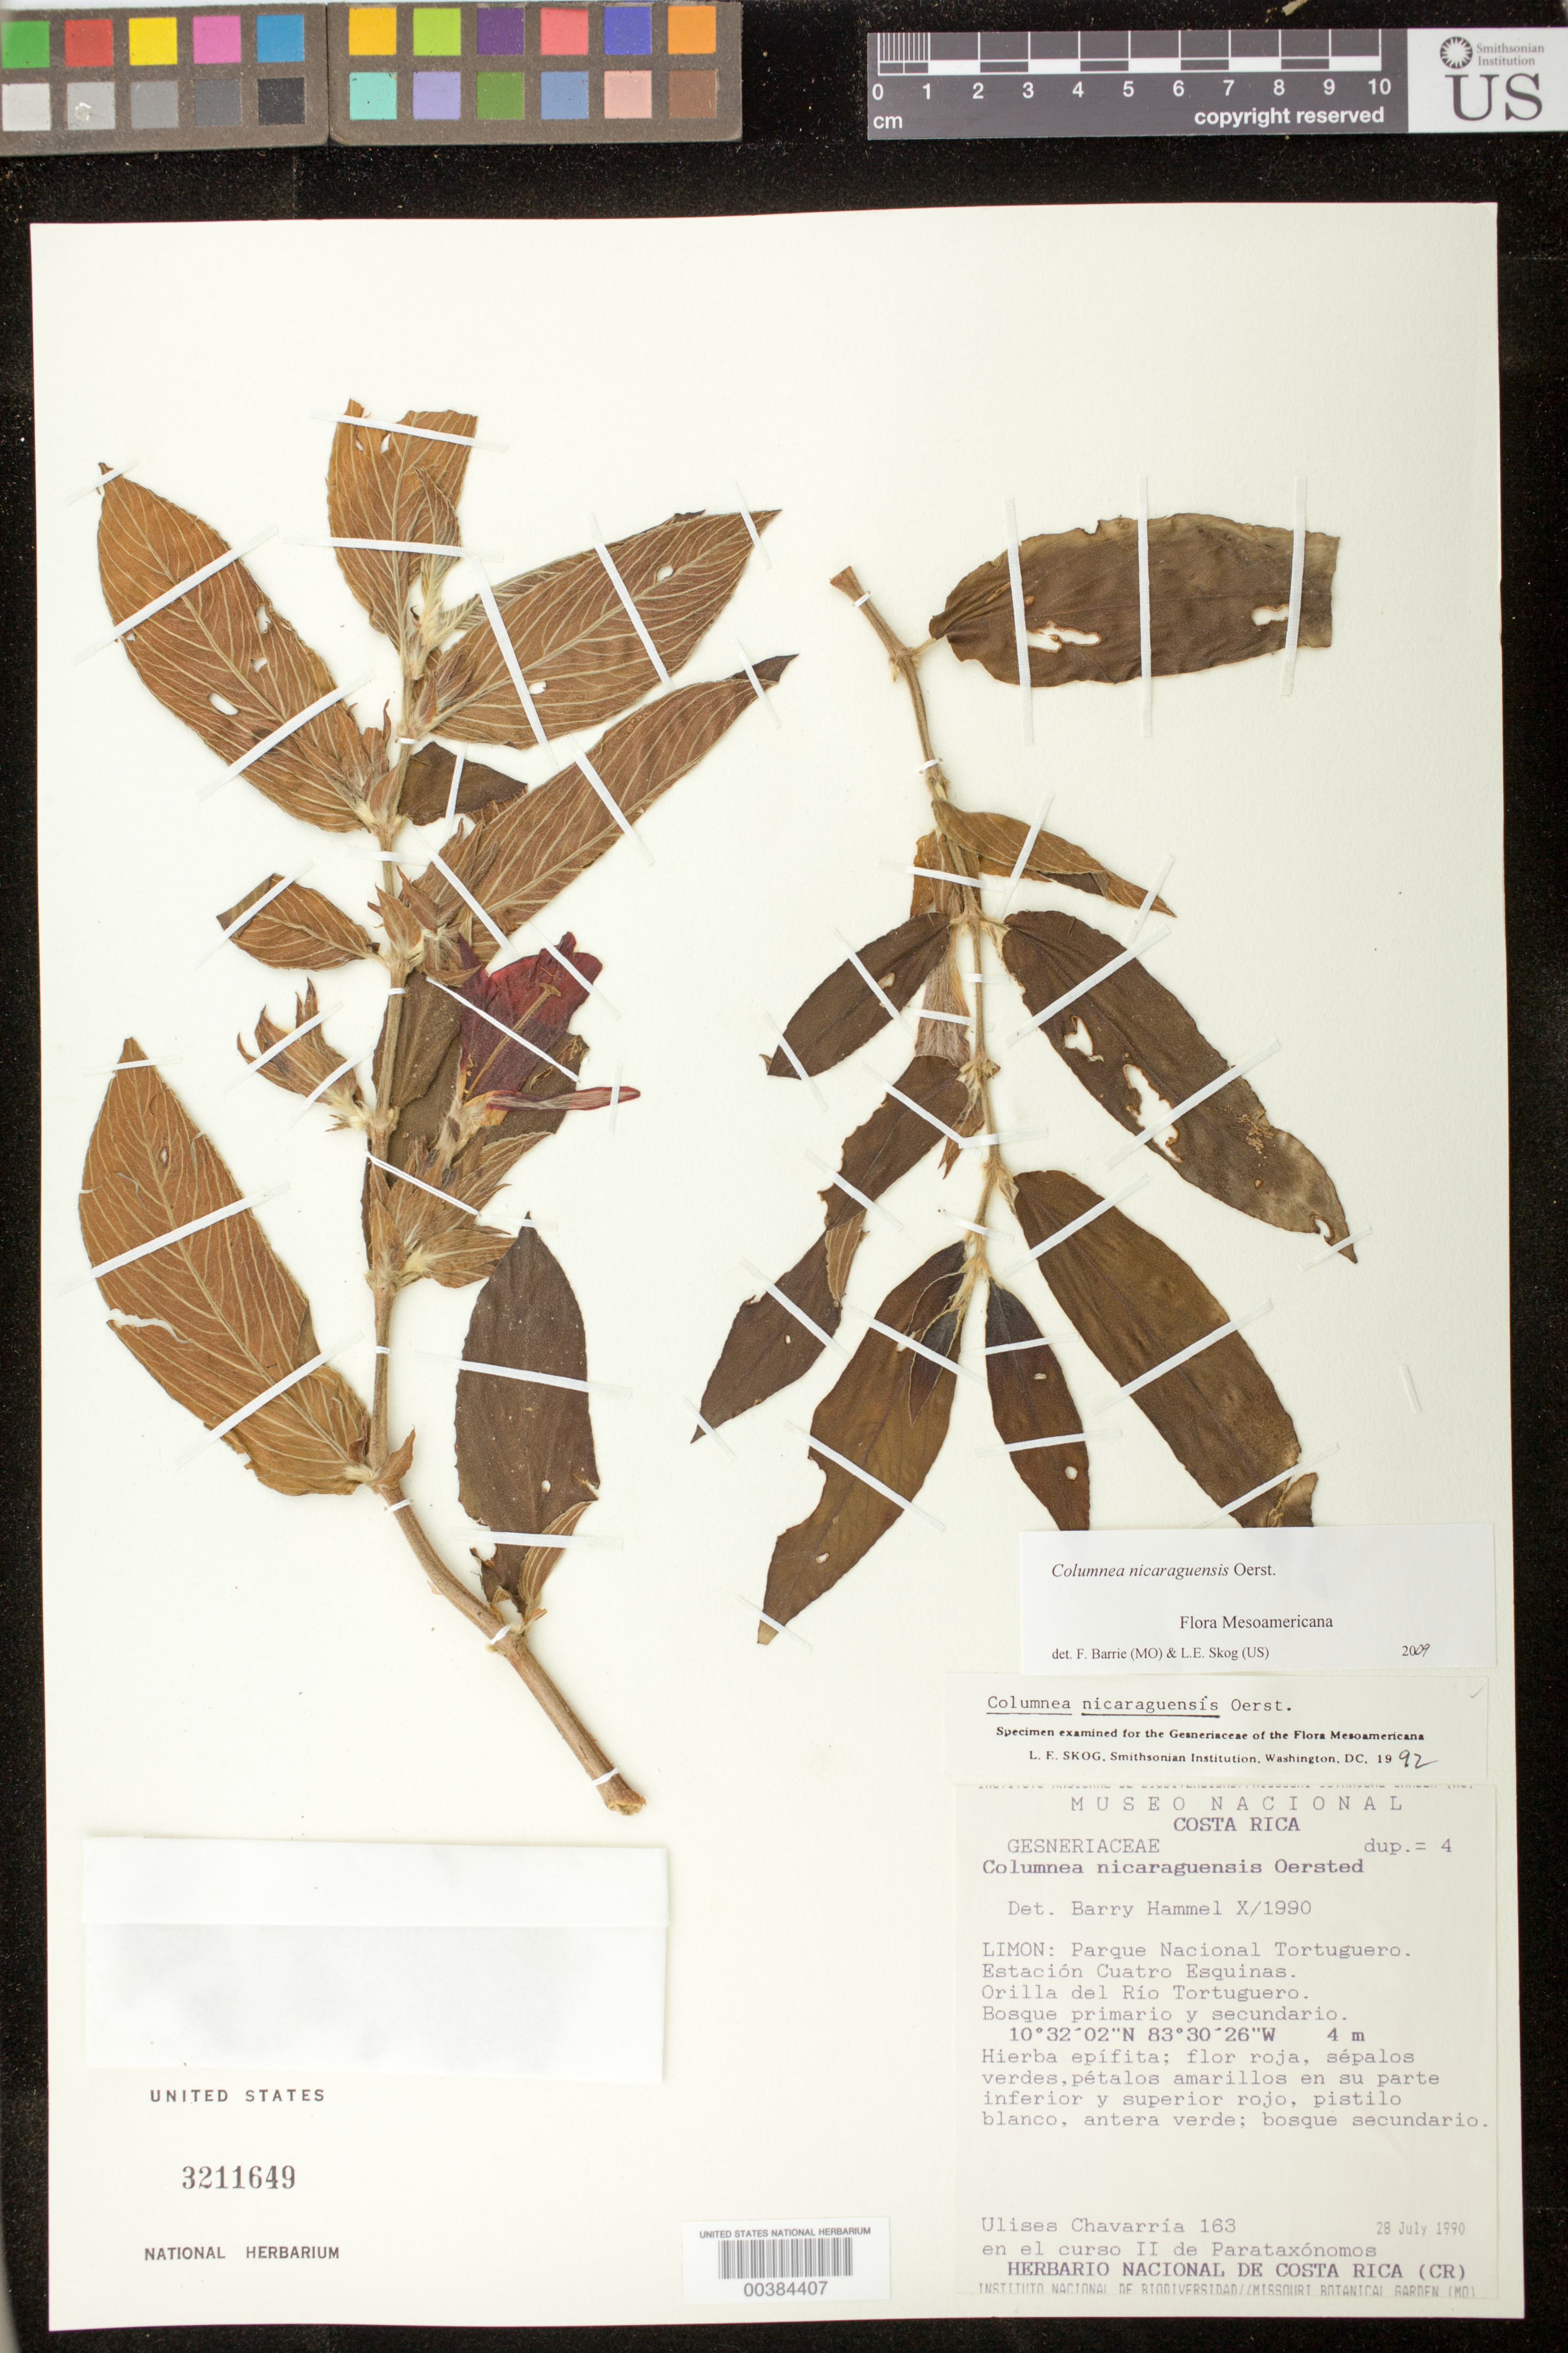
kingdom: Plantae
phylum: Tracheophyta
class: Magnoliopsida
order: Lamiales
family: Gesneriaceae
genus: Columnea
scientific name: Columnea nicaraguensis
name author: Oerst.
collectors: U. Chavarría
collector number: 163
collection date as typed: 28 Jul 1990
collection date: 1990-07-28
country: Costa Rica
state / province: Limón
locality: Tortuguero National Park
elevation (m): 4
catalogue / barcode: US 3211649